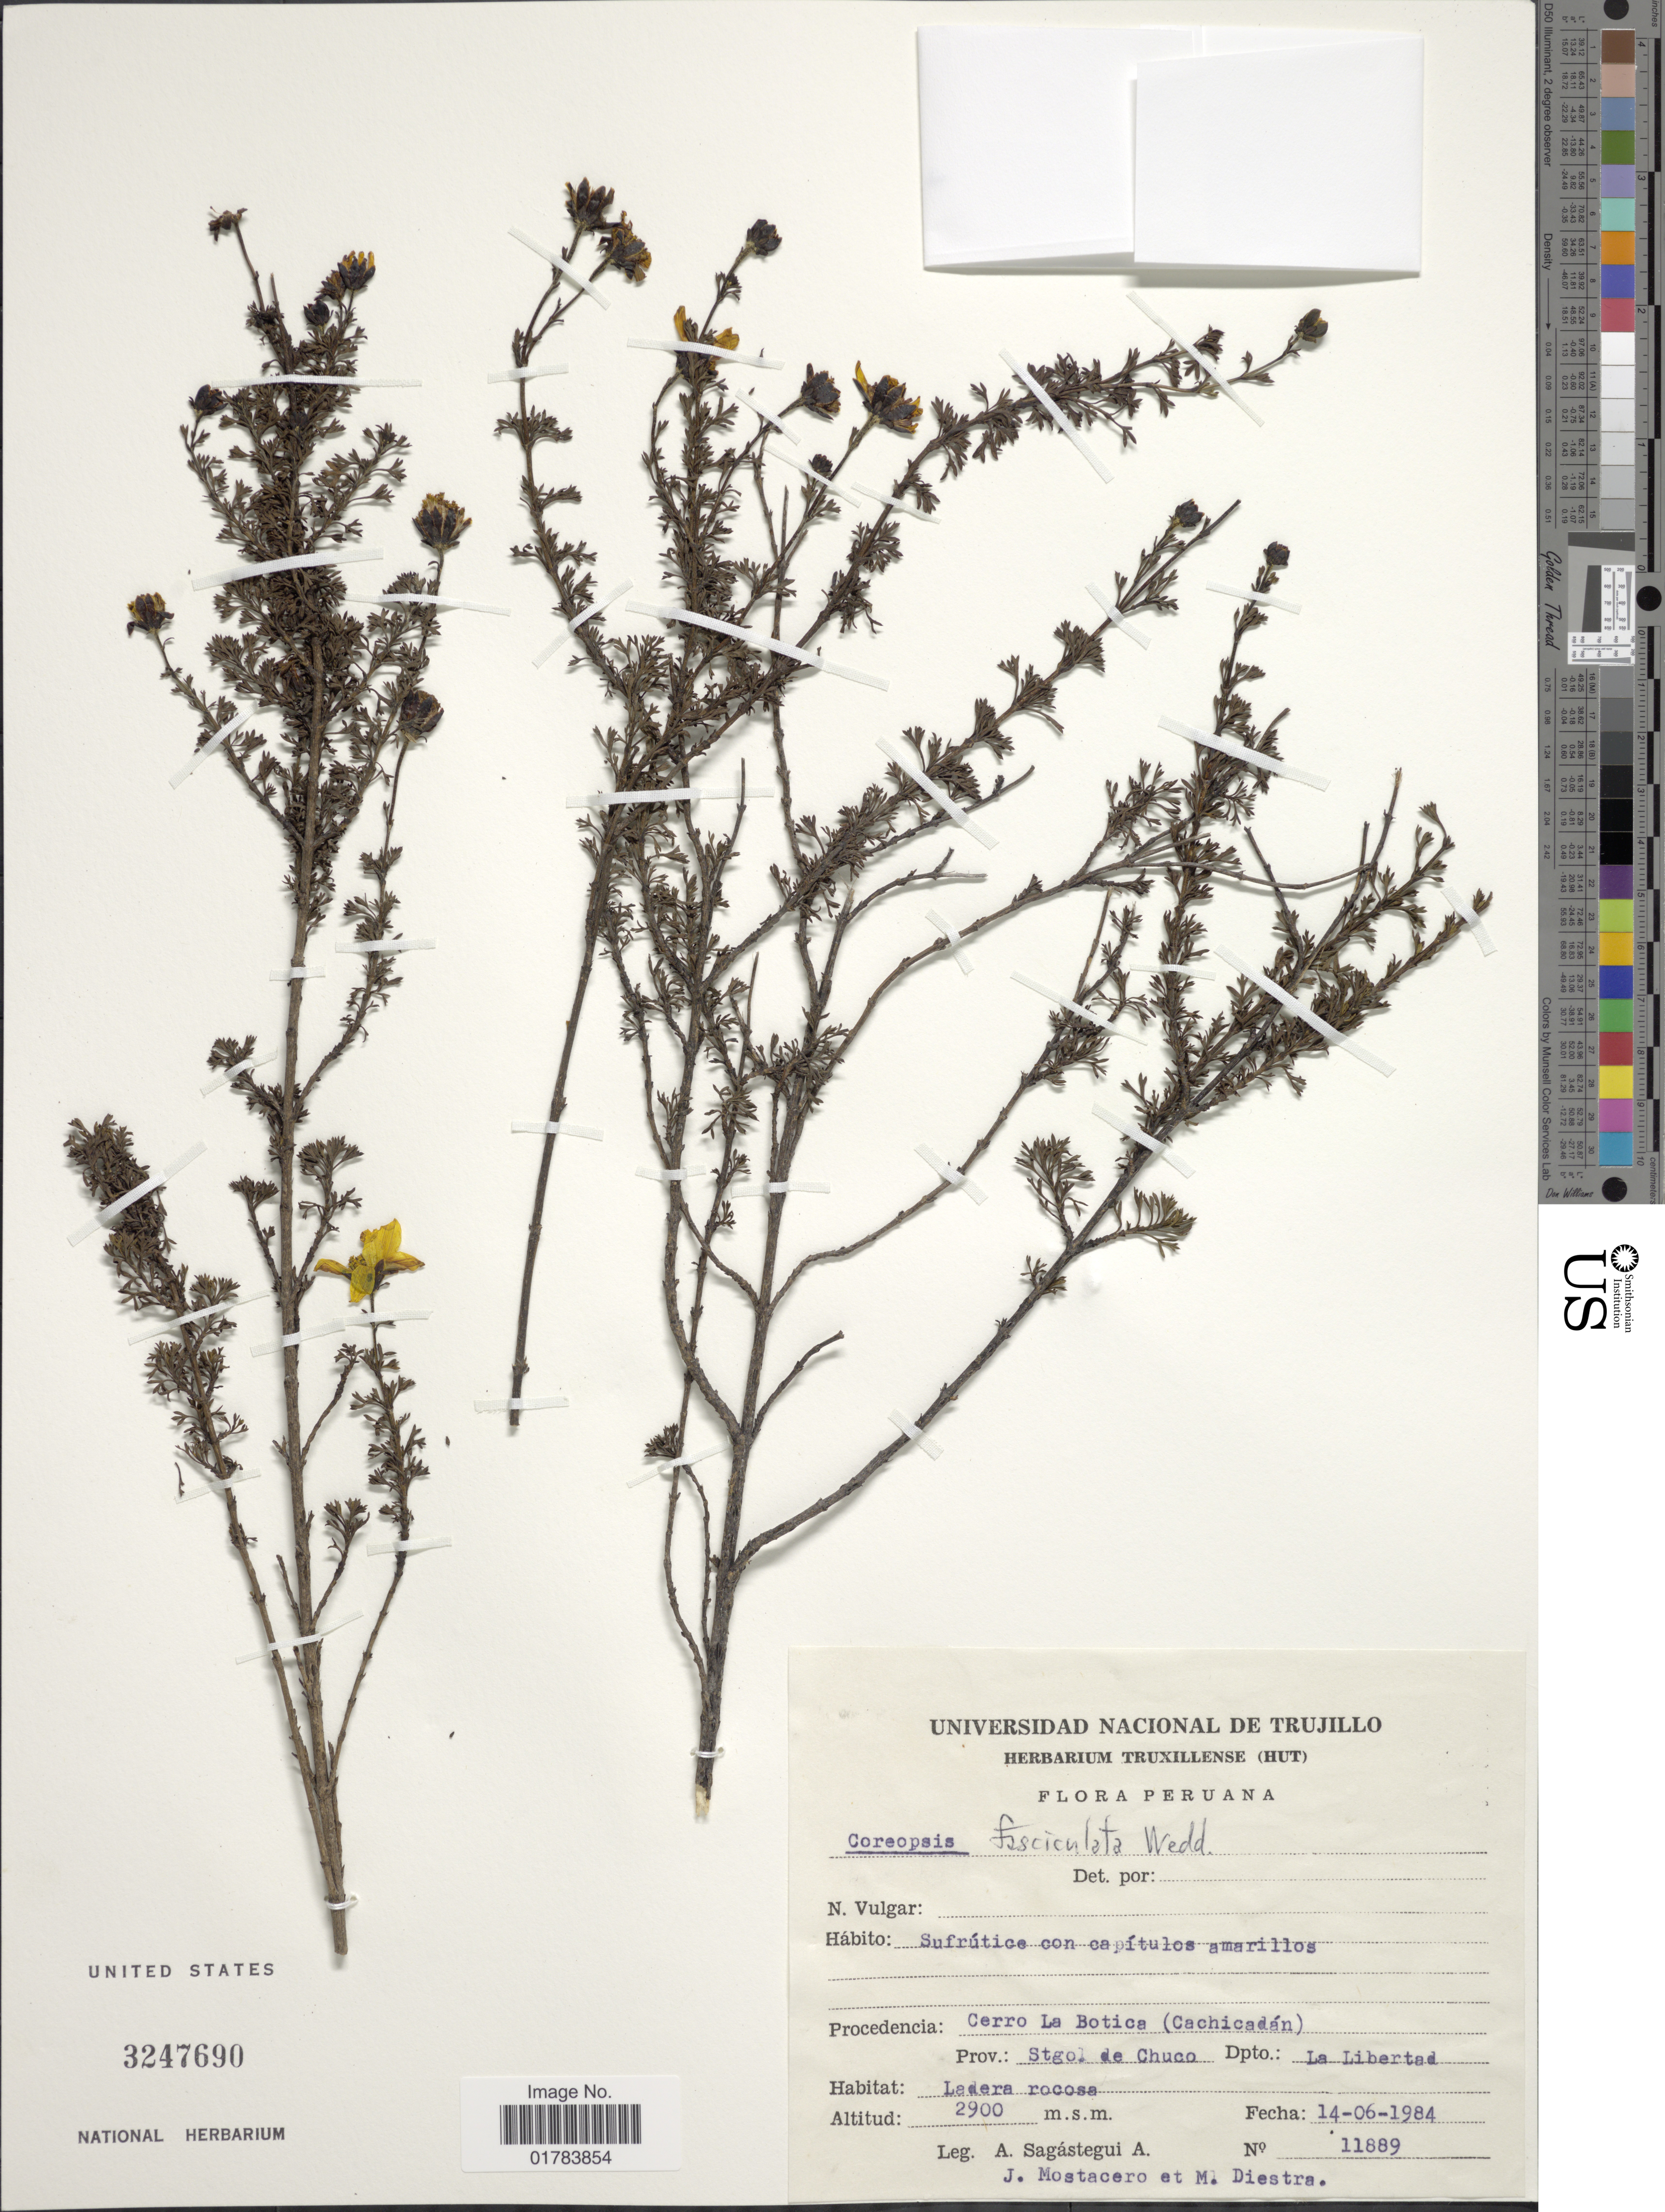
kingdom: Plantae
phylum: Tracheophyta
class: Magnoliopsida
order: Asterales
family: Asteraceae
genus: Coreopsis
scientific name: Coreopsis fasciculata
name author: Wedd.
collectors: A. Sagástegui A., J. Mostacero & M. Diestra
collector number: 11889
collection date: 1984-06-14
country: Peru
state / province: La Libertad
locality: Procedencia: Cerro La Botica (Cachicadan) Prov. Stgo. de Chuco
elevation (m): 2900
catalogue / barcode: US 3247690